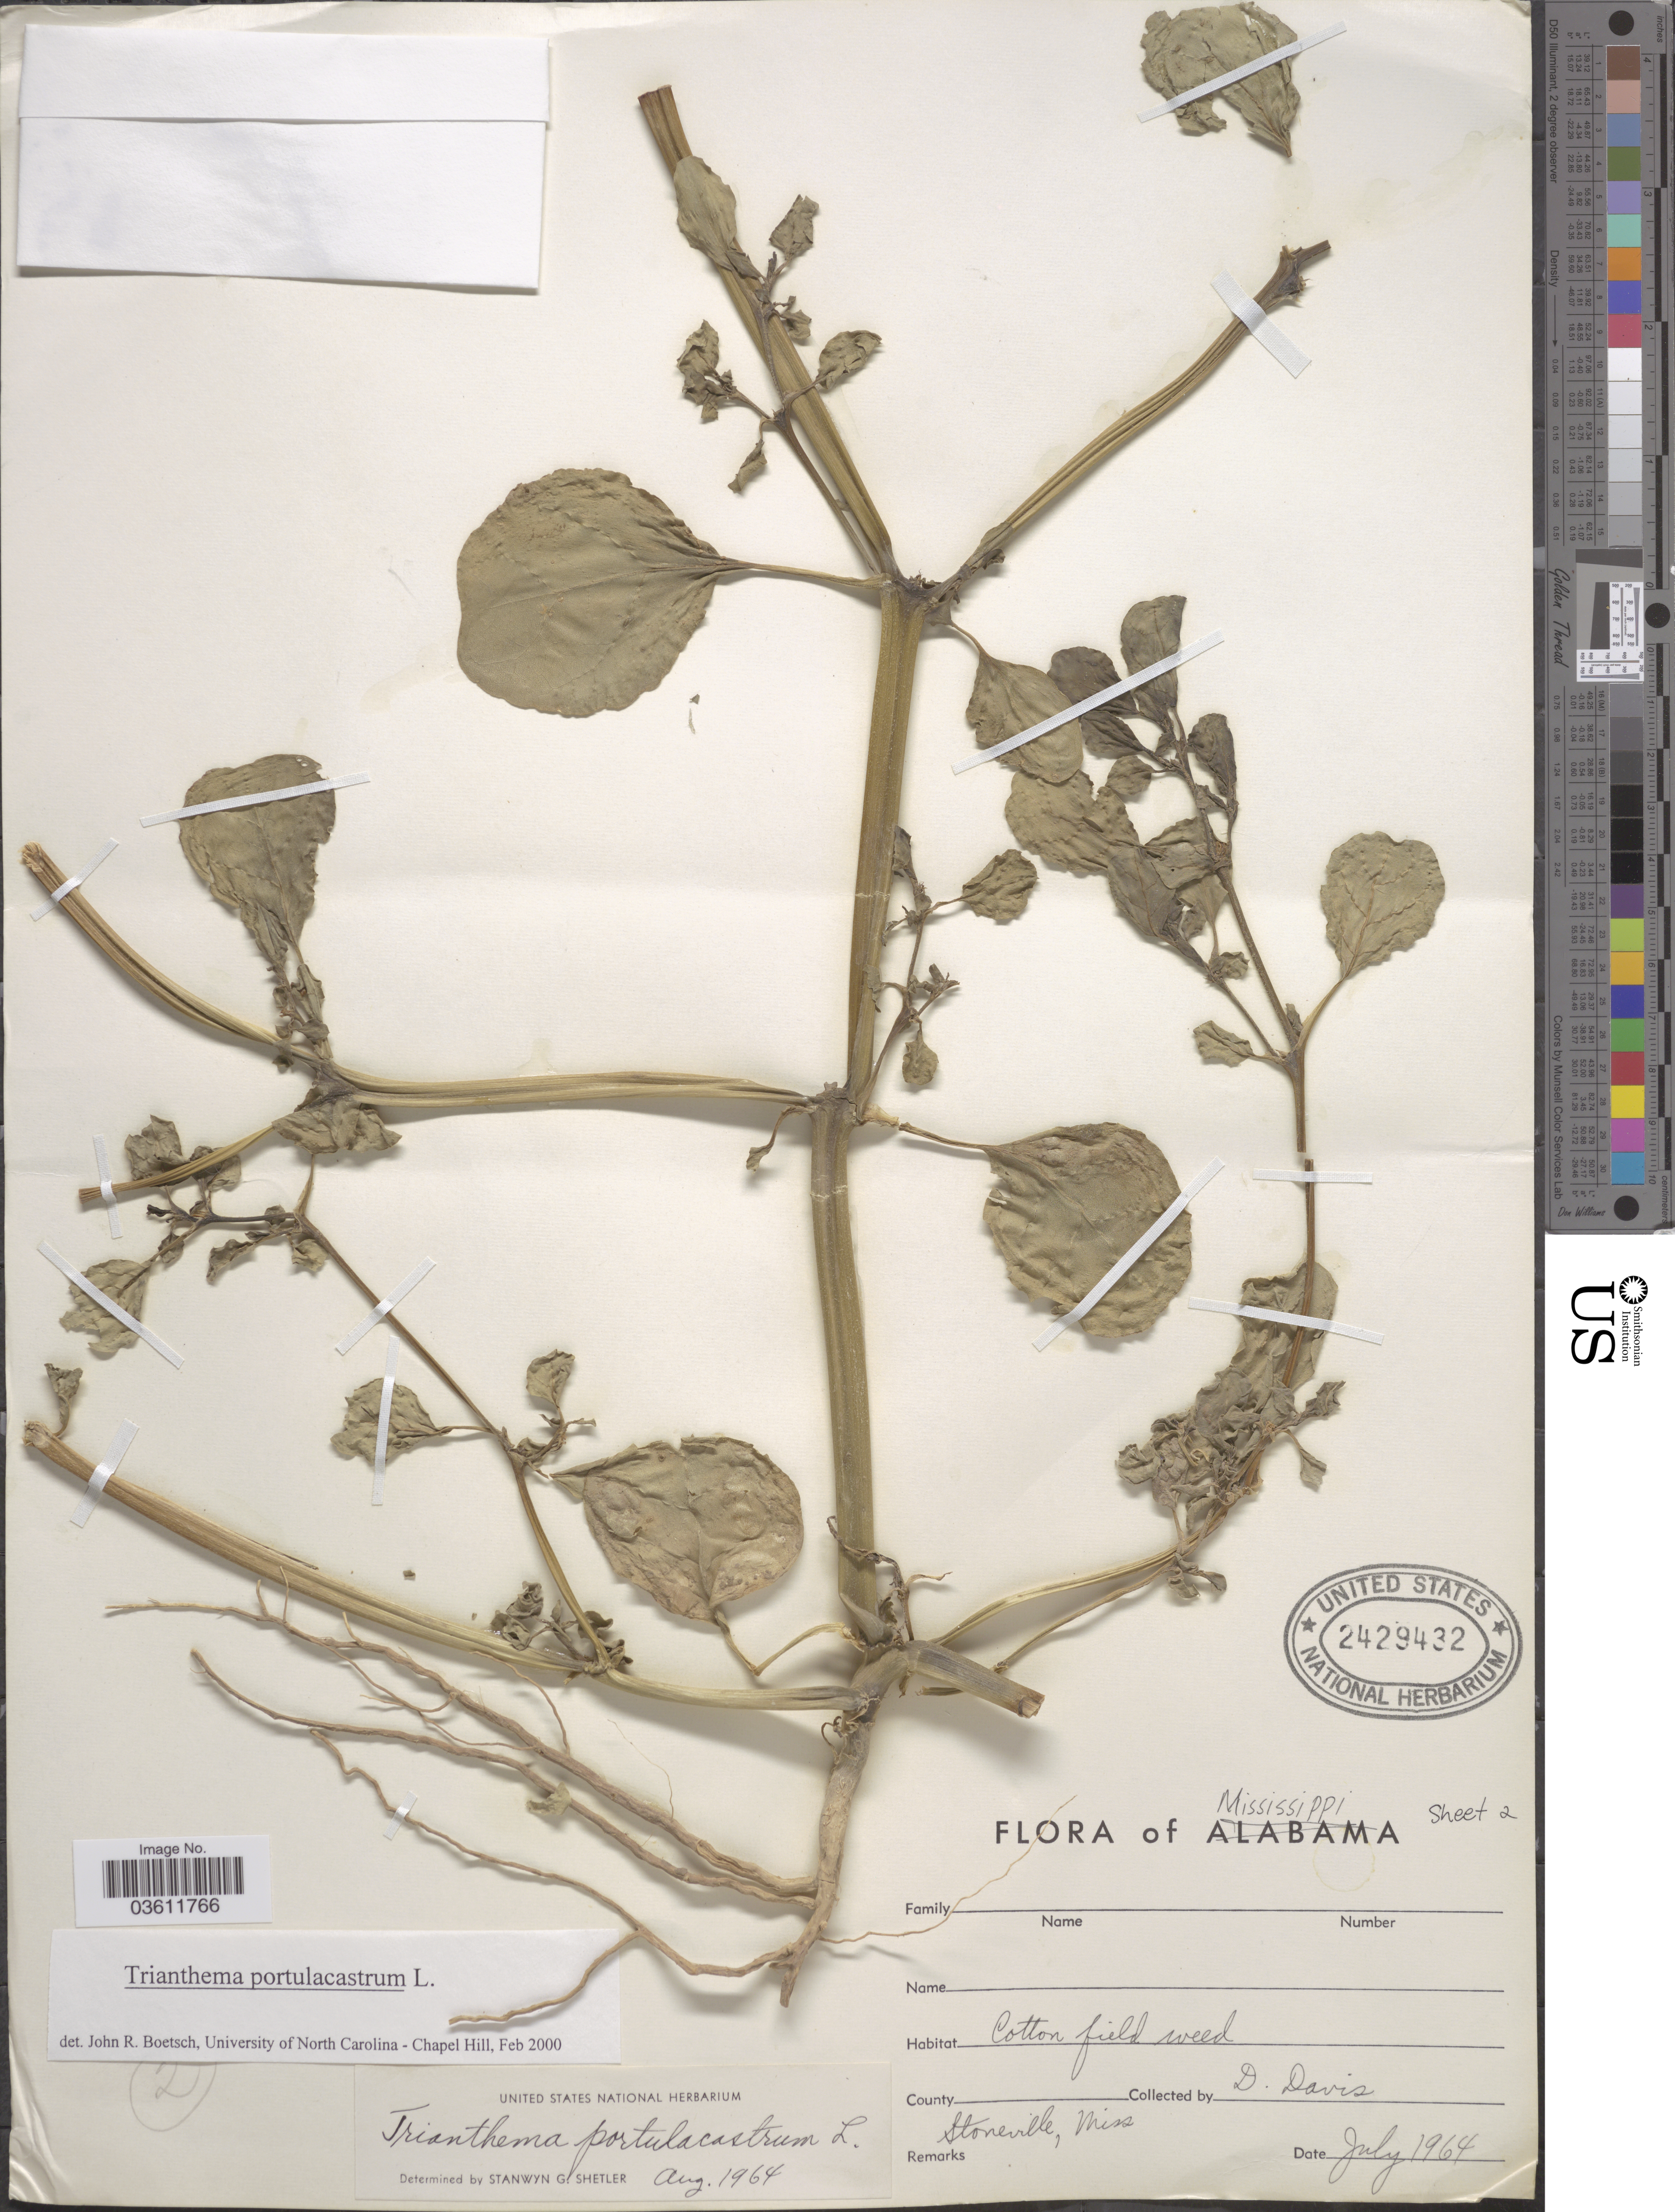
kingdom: Plantae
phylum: Tracheophyta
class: Magnoliopsida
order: Caryophyllales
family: Aizoaceae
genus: Trianthema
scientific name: Trianthema portulacastrum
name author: L.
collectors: D. Davis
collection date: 1964-07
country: United States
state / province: Mississippi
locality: Stoneville.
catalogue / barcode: US 2429432